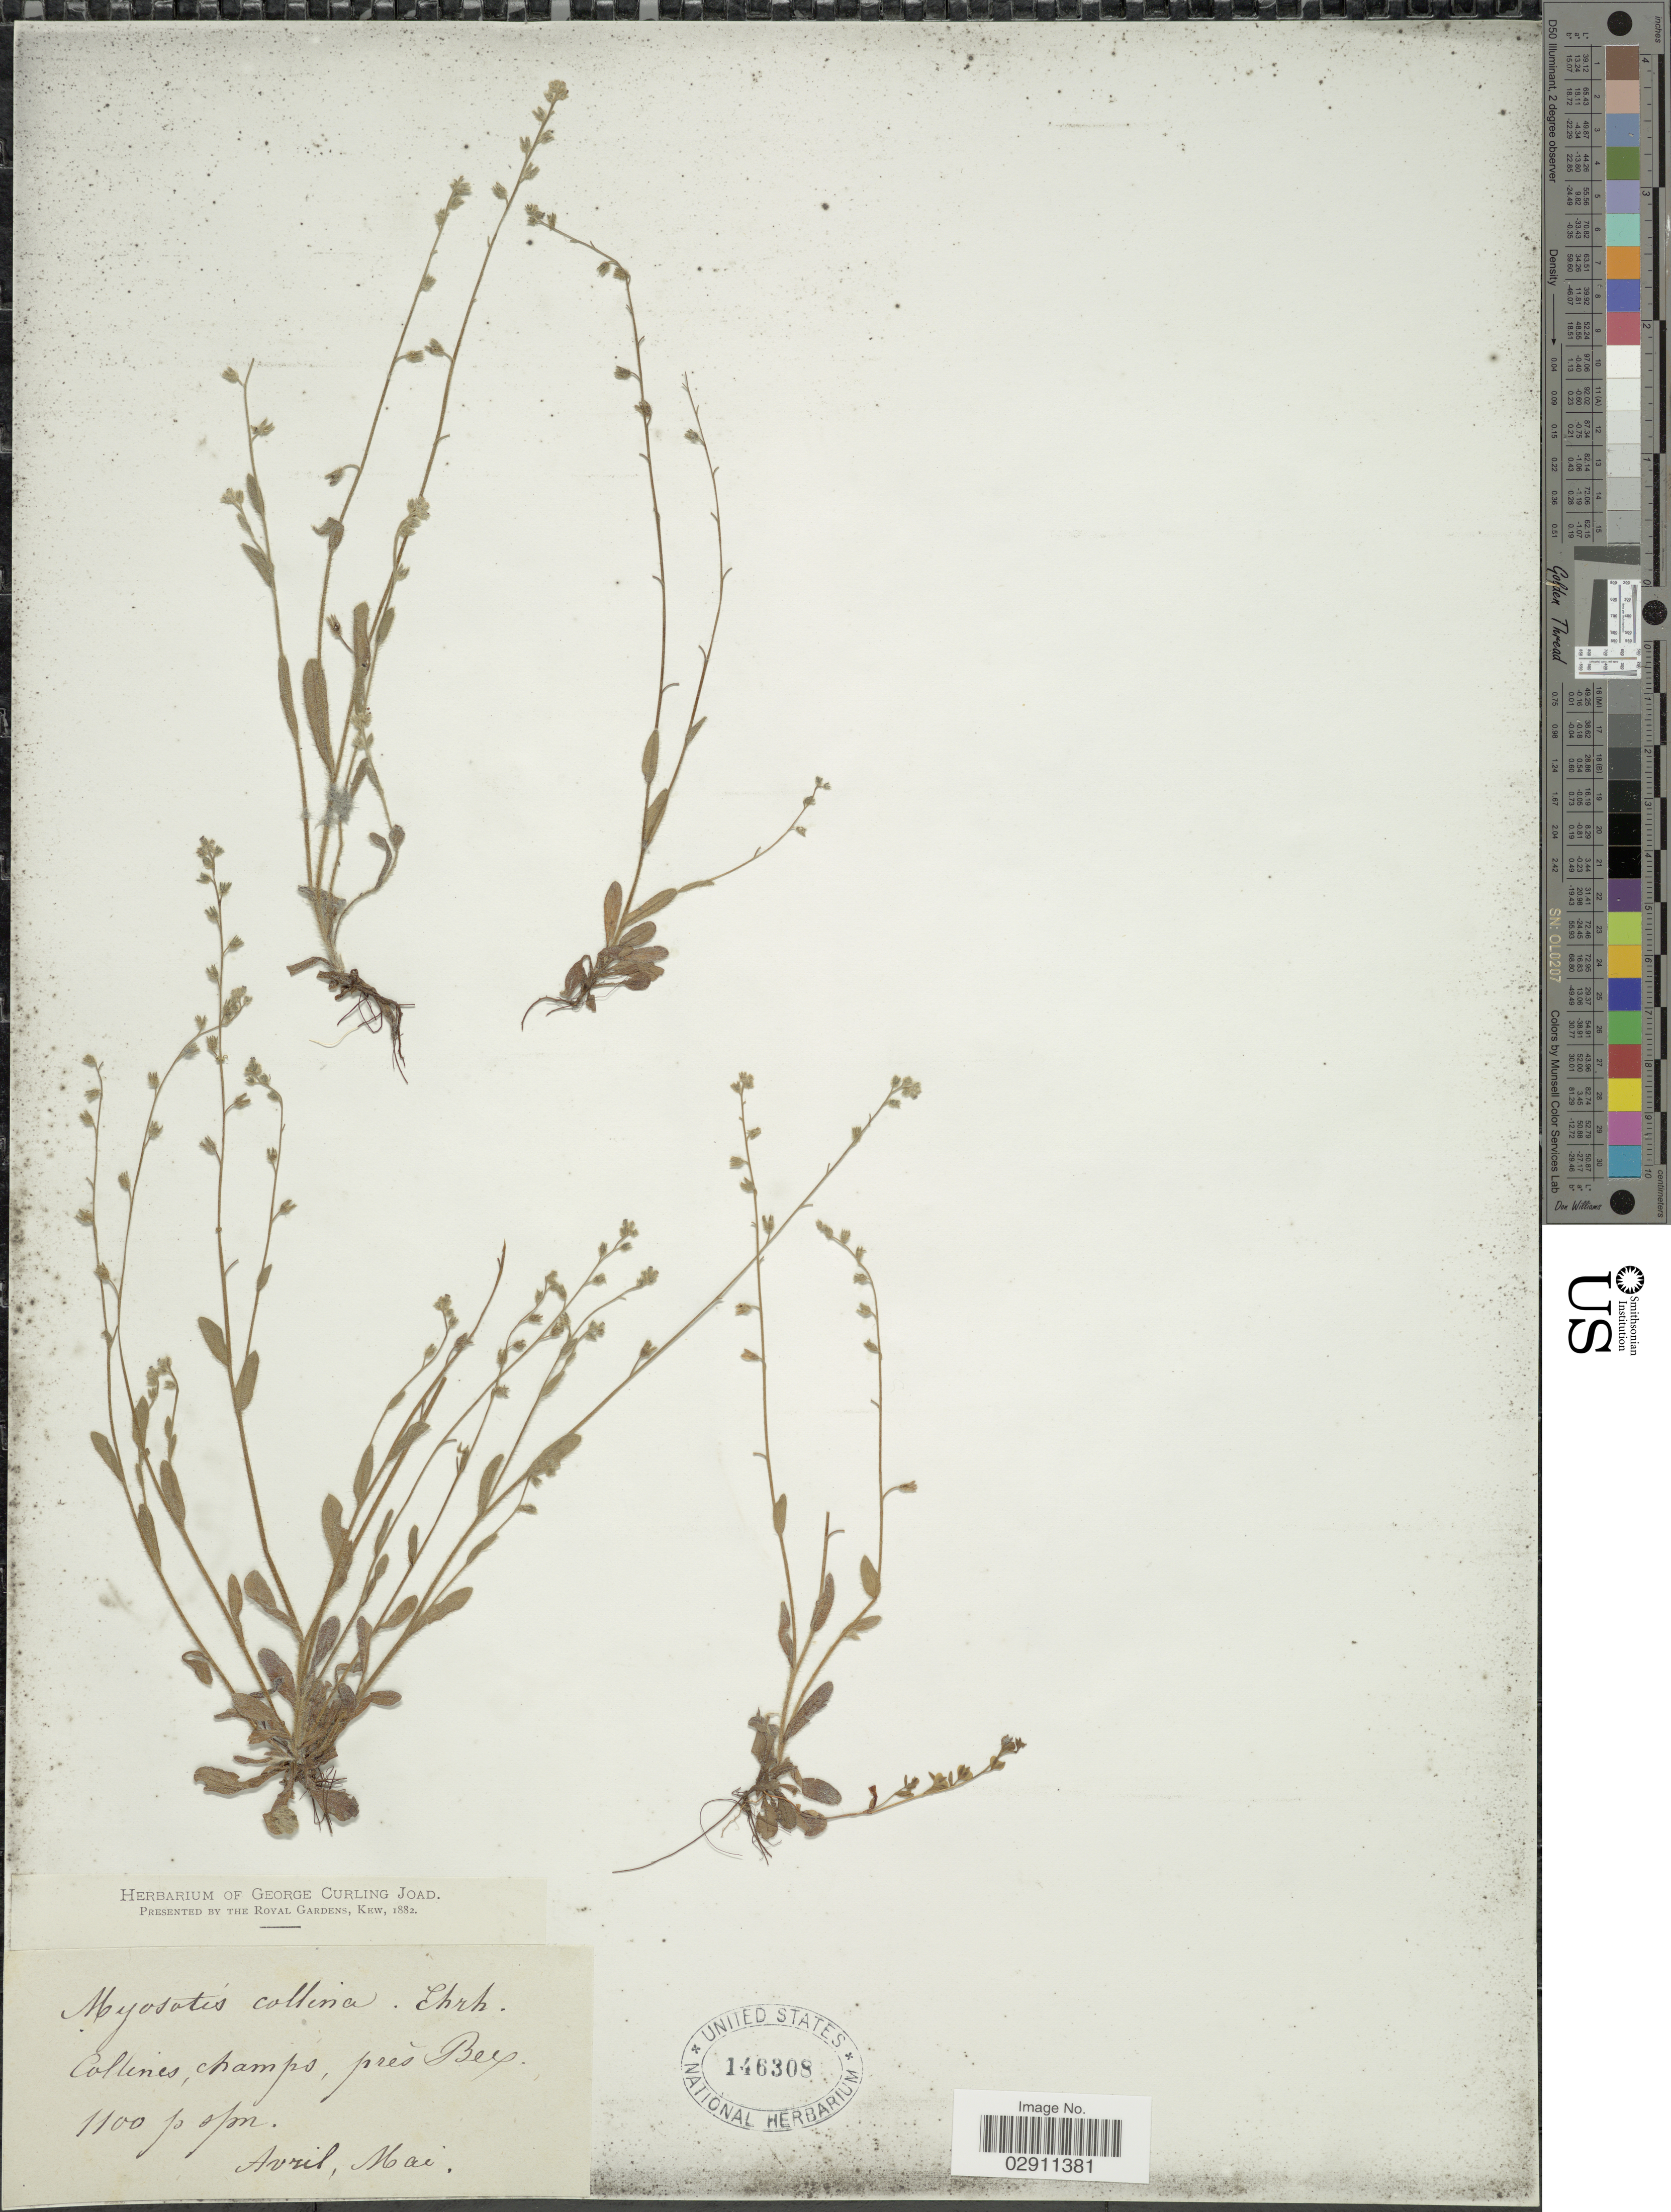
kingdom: Plantae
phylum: Tracheophyta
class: Magnoliopsida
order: Boraginales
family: Boraginaceae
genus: Myosotis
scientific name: Myosotis ramosissima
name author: Rochel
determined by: Goldman, Doug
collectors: ex herb. George Curling Joad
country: Switzerland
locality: Collines champs, près Bex.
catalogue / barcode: US 146308